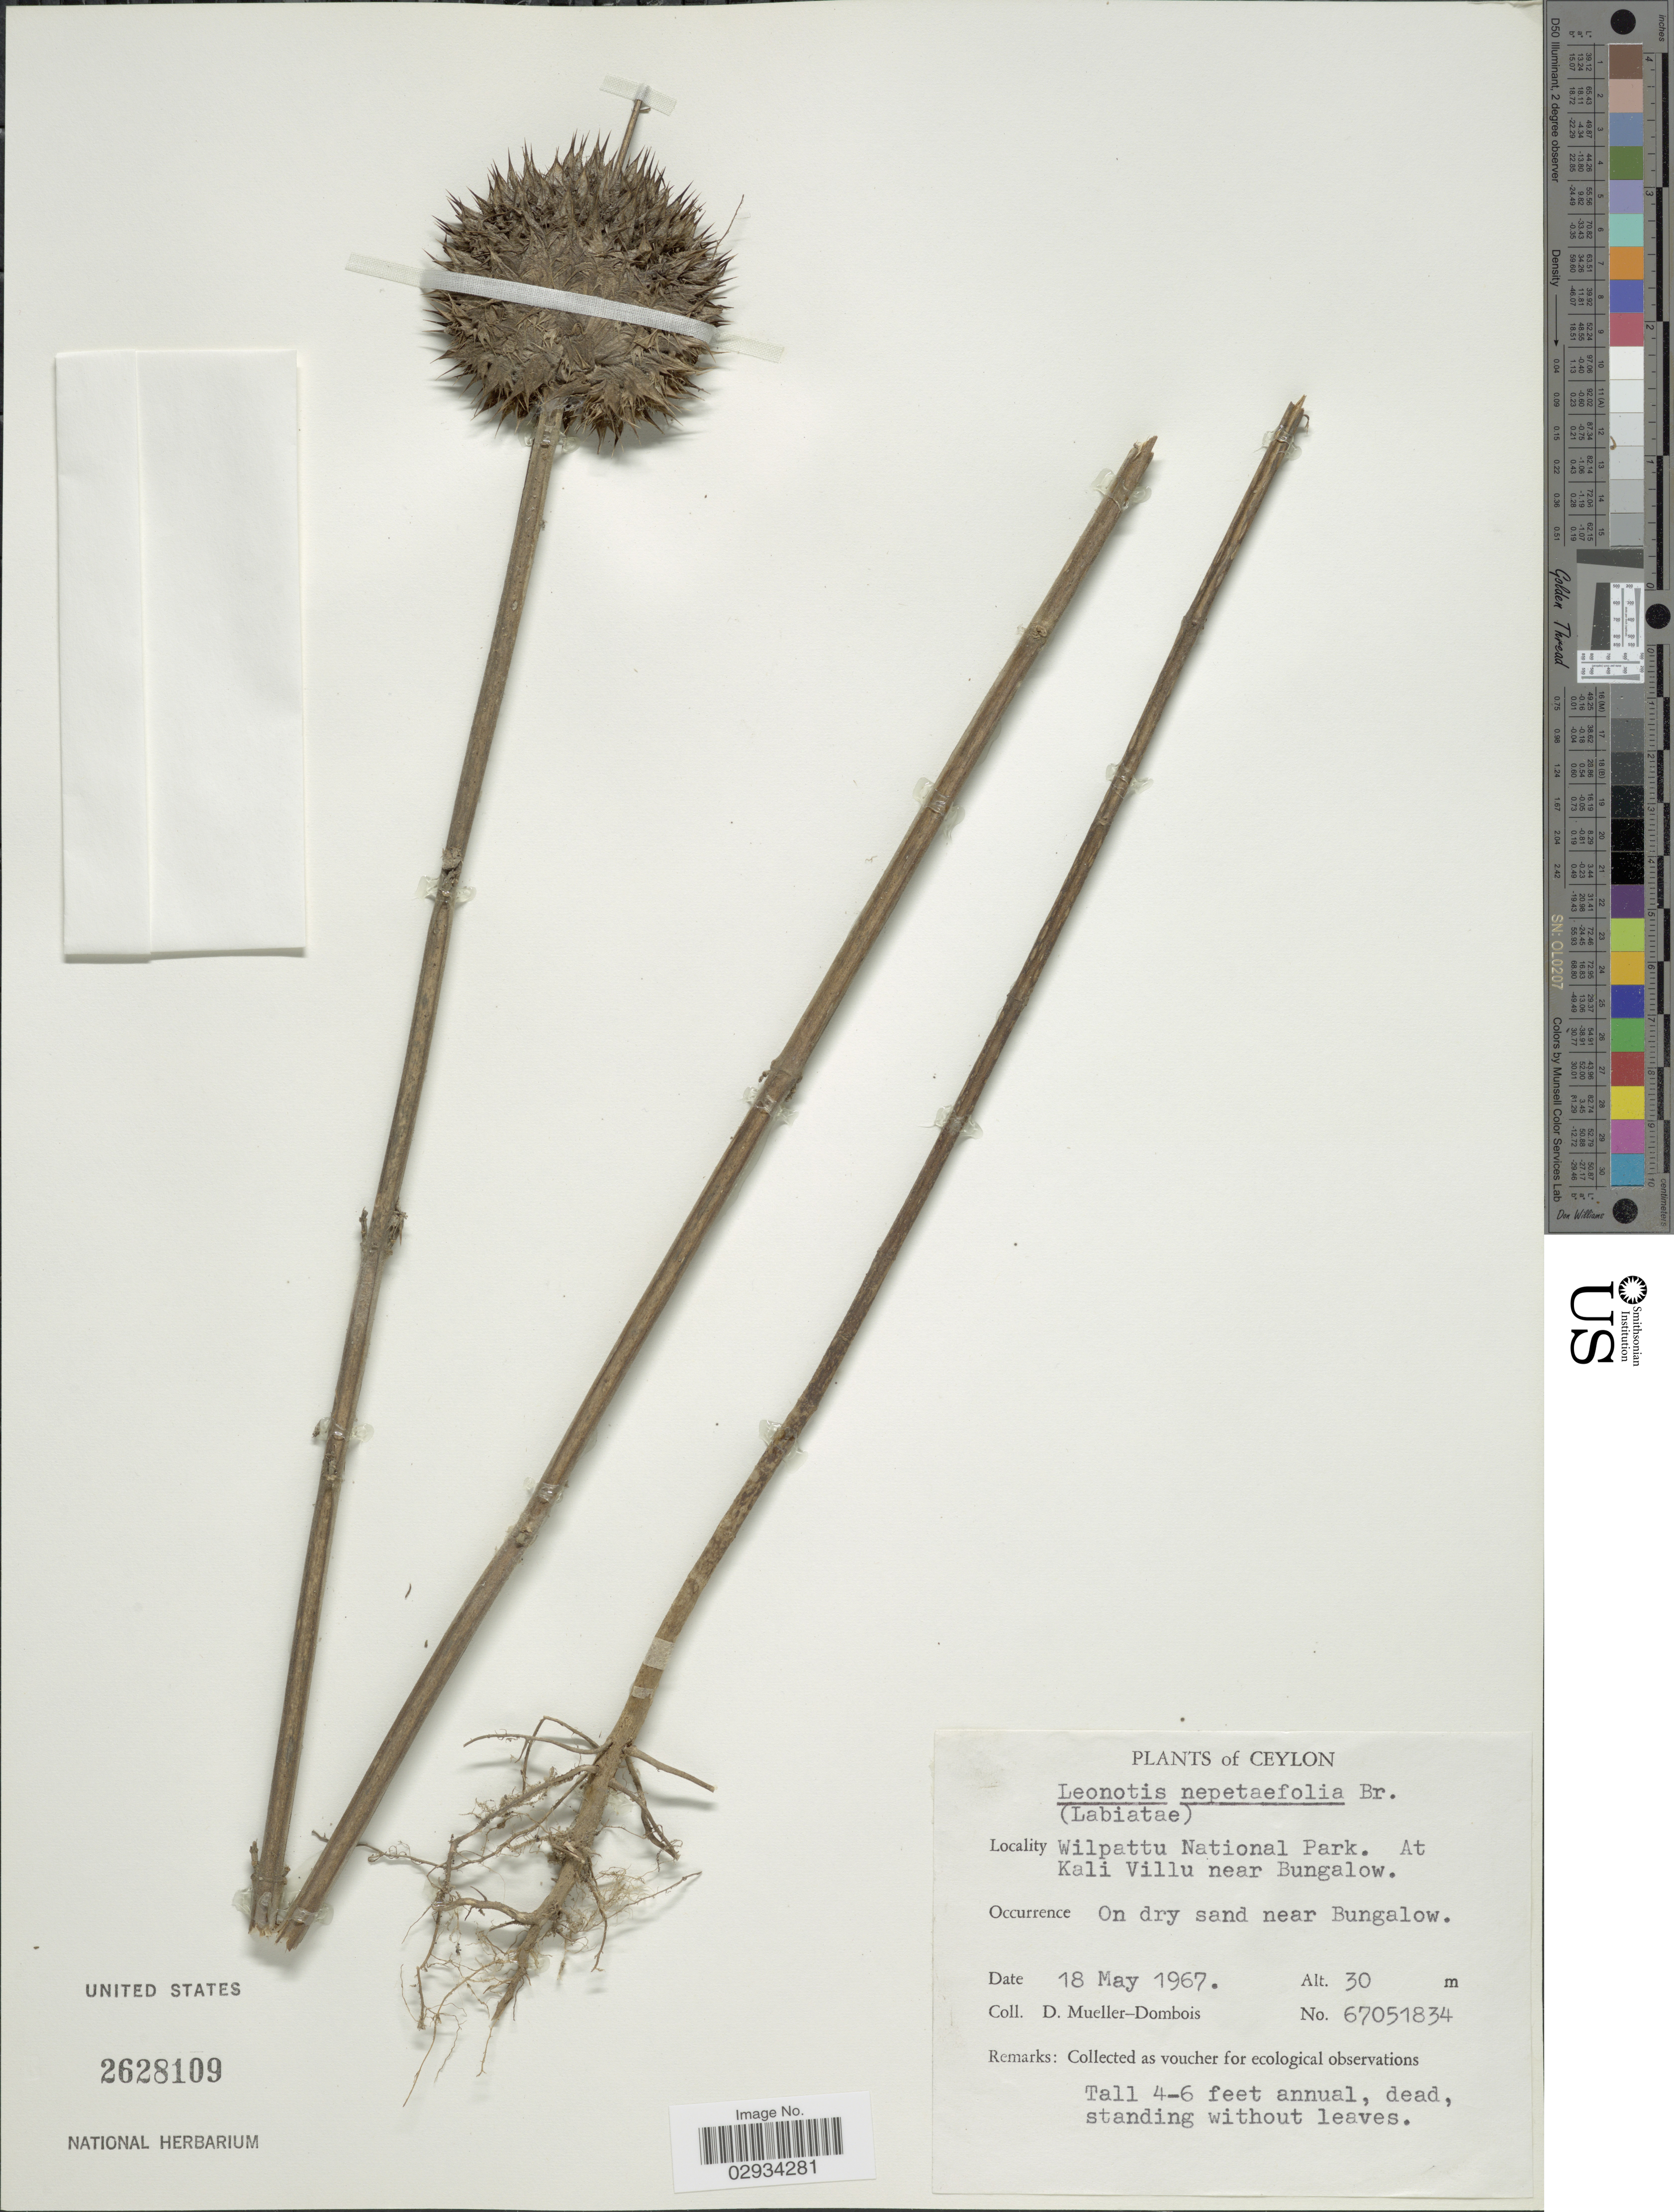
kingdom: Plantae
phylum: Tracheophyta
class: Magnoliopsida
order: Lamiales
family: Lamiaceae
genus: Leonotis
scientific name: Leonotis nepetifolia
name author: (L.) R. Br.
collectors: D. Mueller-Dombois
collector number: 67051834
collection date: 1967-05-18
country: Sri Lanka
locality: Ceylon. Wilpattu National Park. At Kali Villu near Bungalow. On dry sand near Bungalow.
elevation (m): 30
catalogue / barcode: US 2628109